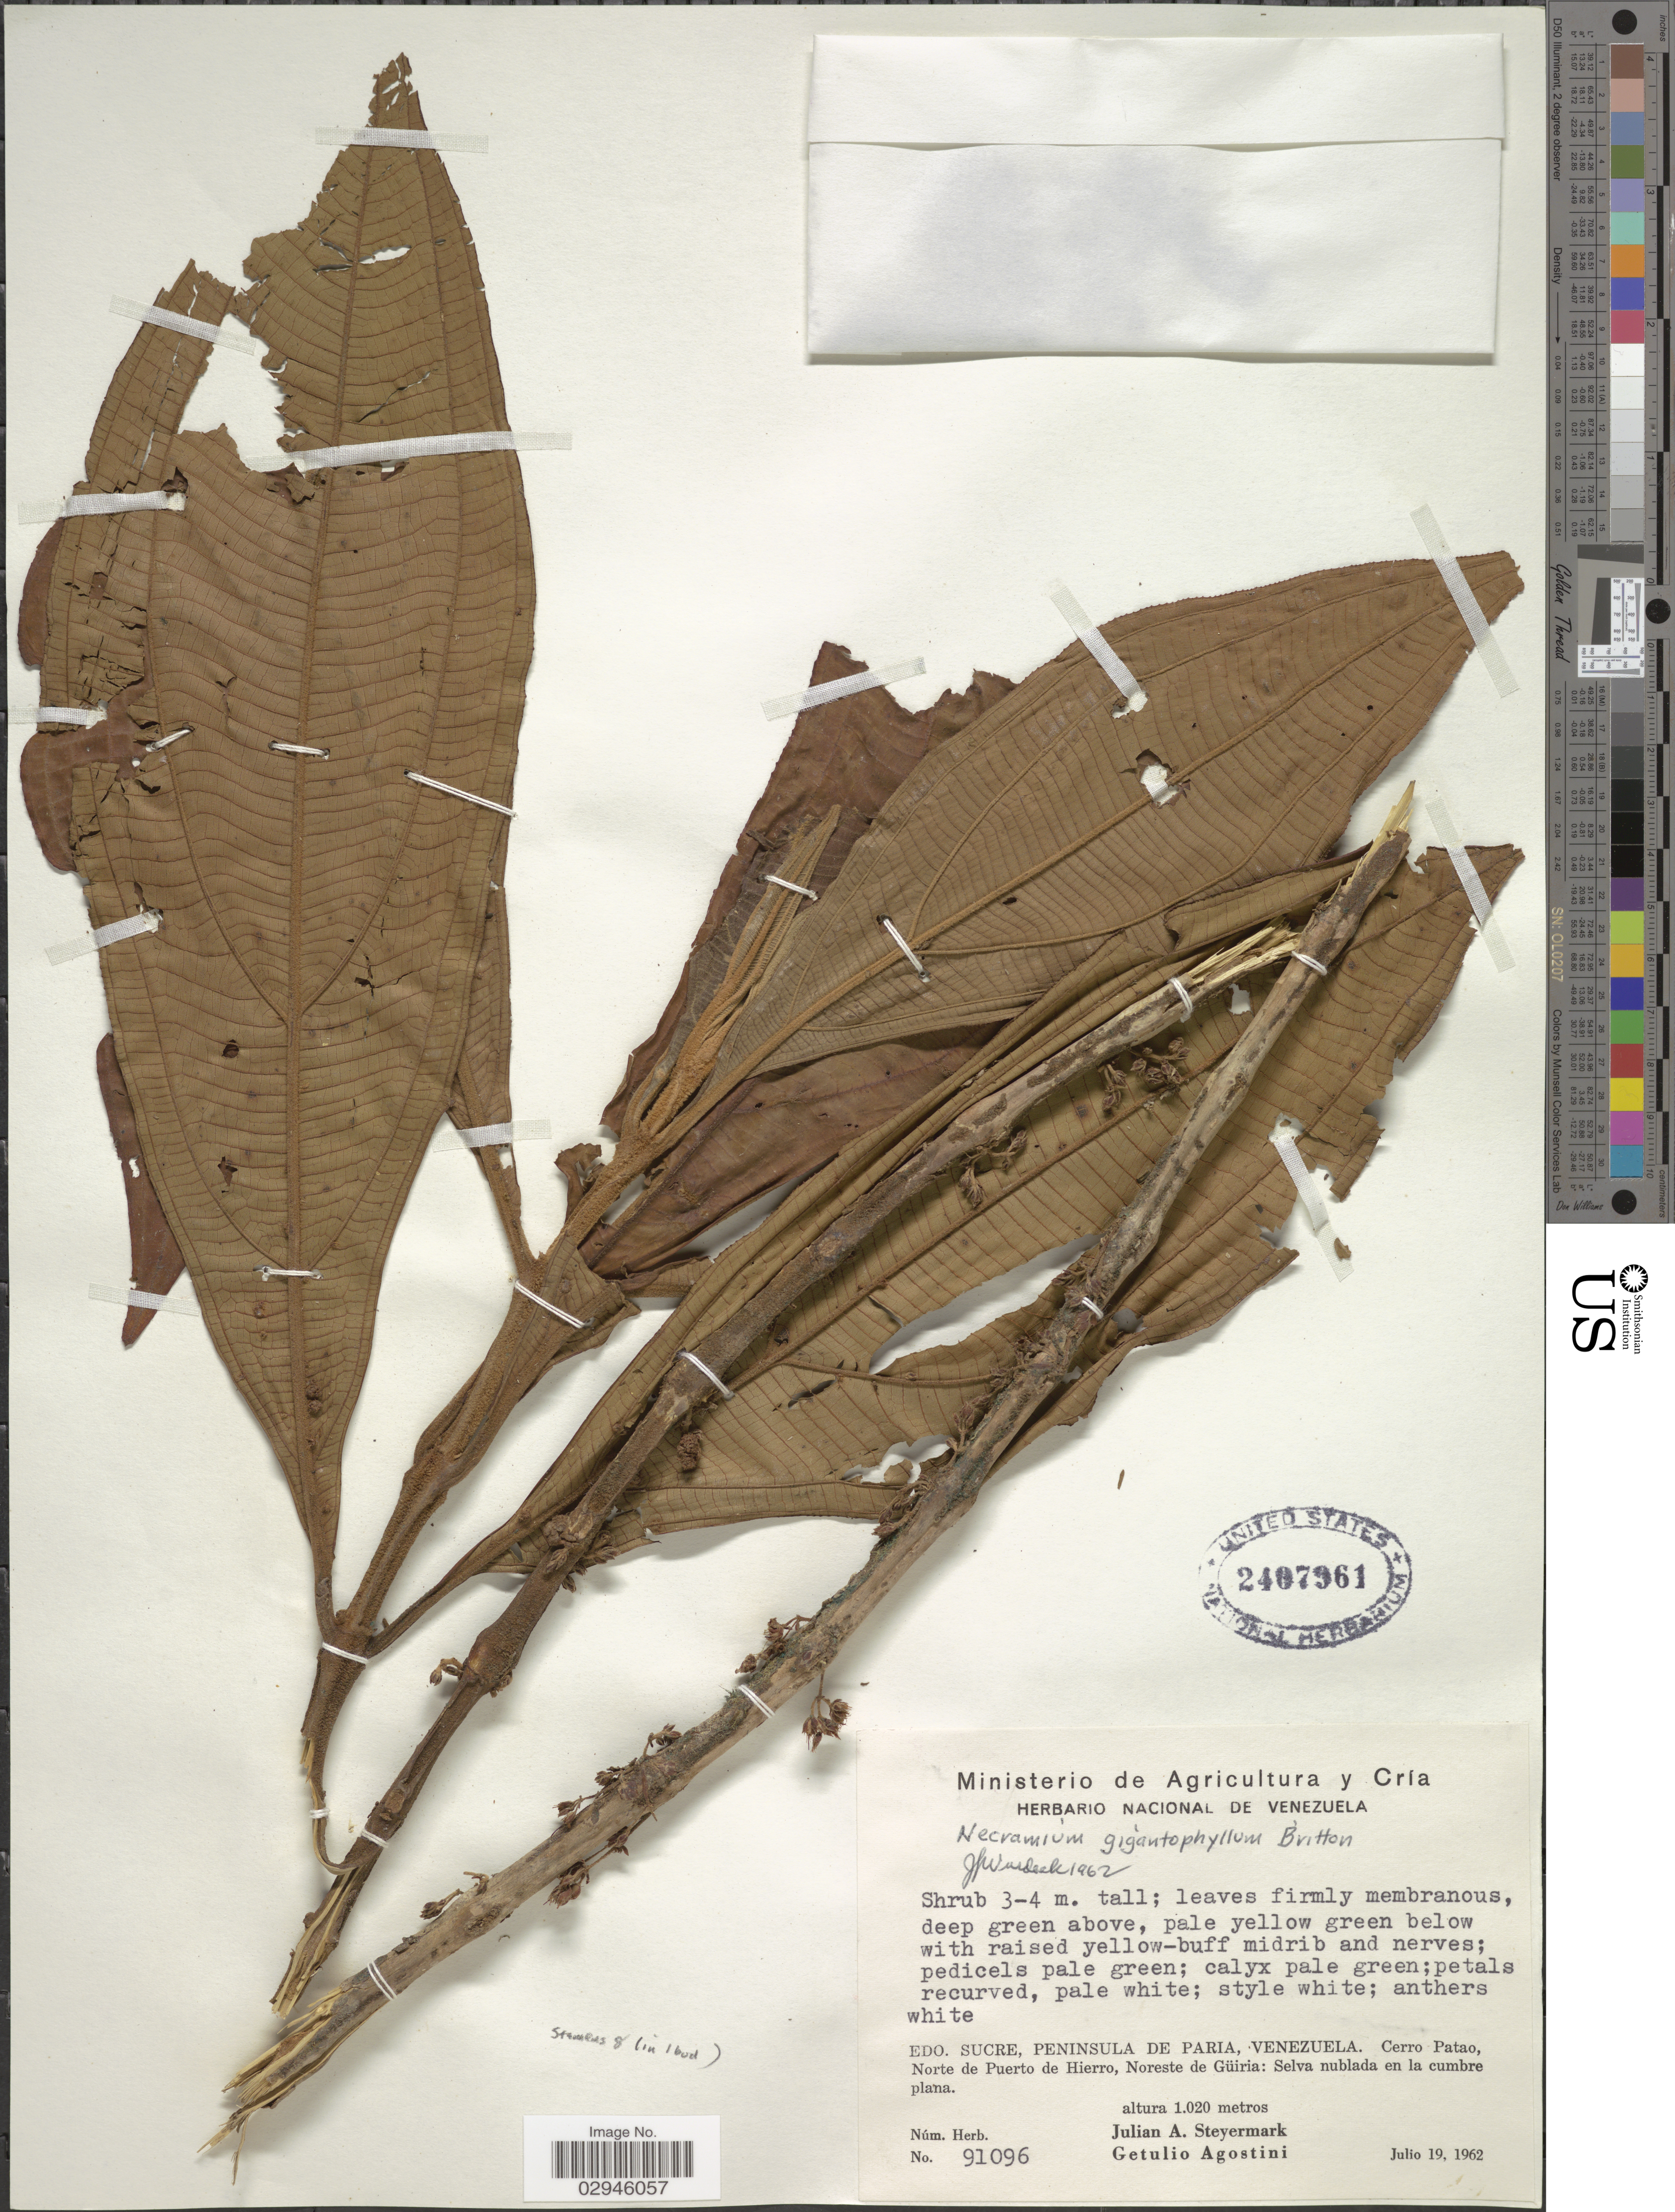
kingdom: Plantae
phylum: Tracheophyta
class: Magnoliopsida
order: Myrtales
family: Melastomataceae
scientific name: Necranium gigantophyllum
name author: Britton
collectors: J. Steyermark & G. Agostini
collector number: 91096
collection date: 1962-07-19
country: Colombia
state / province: Sucre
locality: Peninsula de Paria. Cerro Patao, Norte de Puerto de Hierro, Noreste de Güiria.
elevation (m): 1020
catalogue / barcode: US 2407961